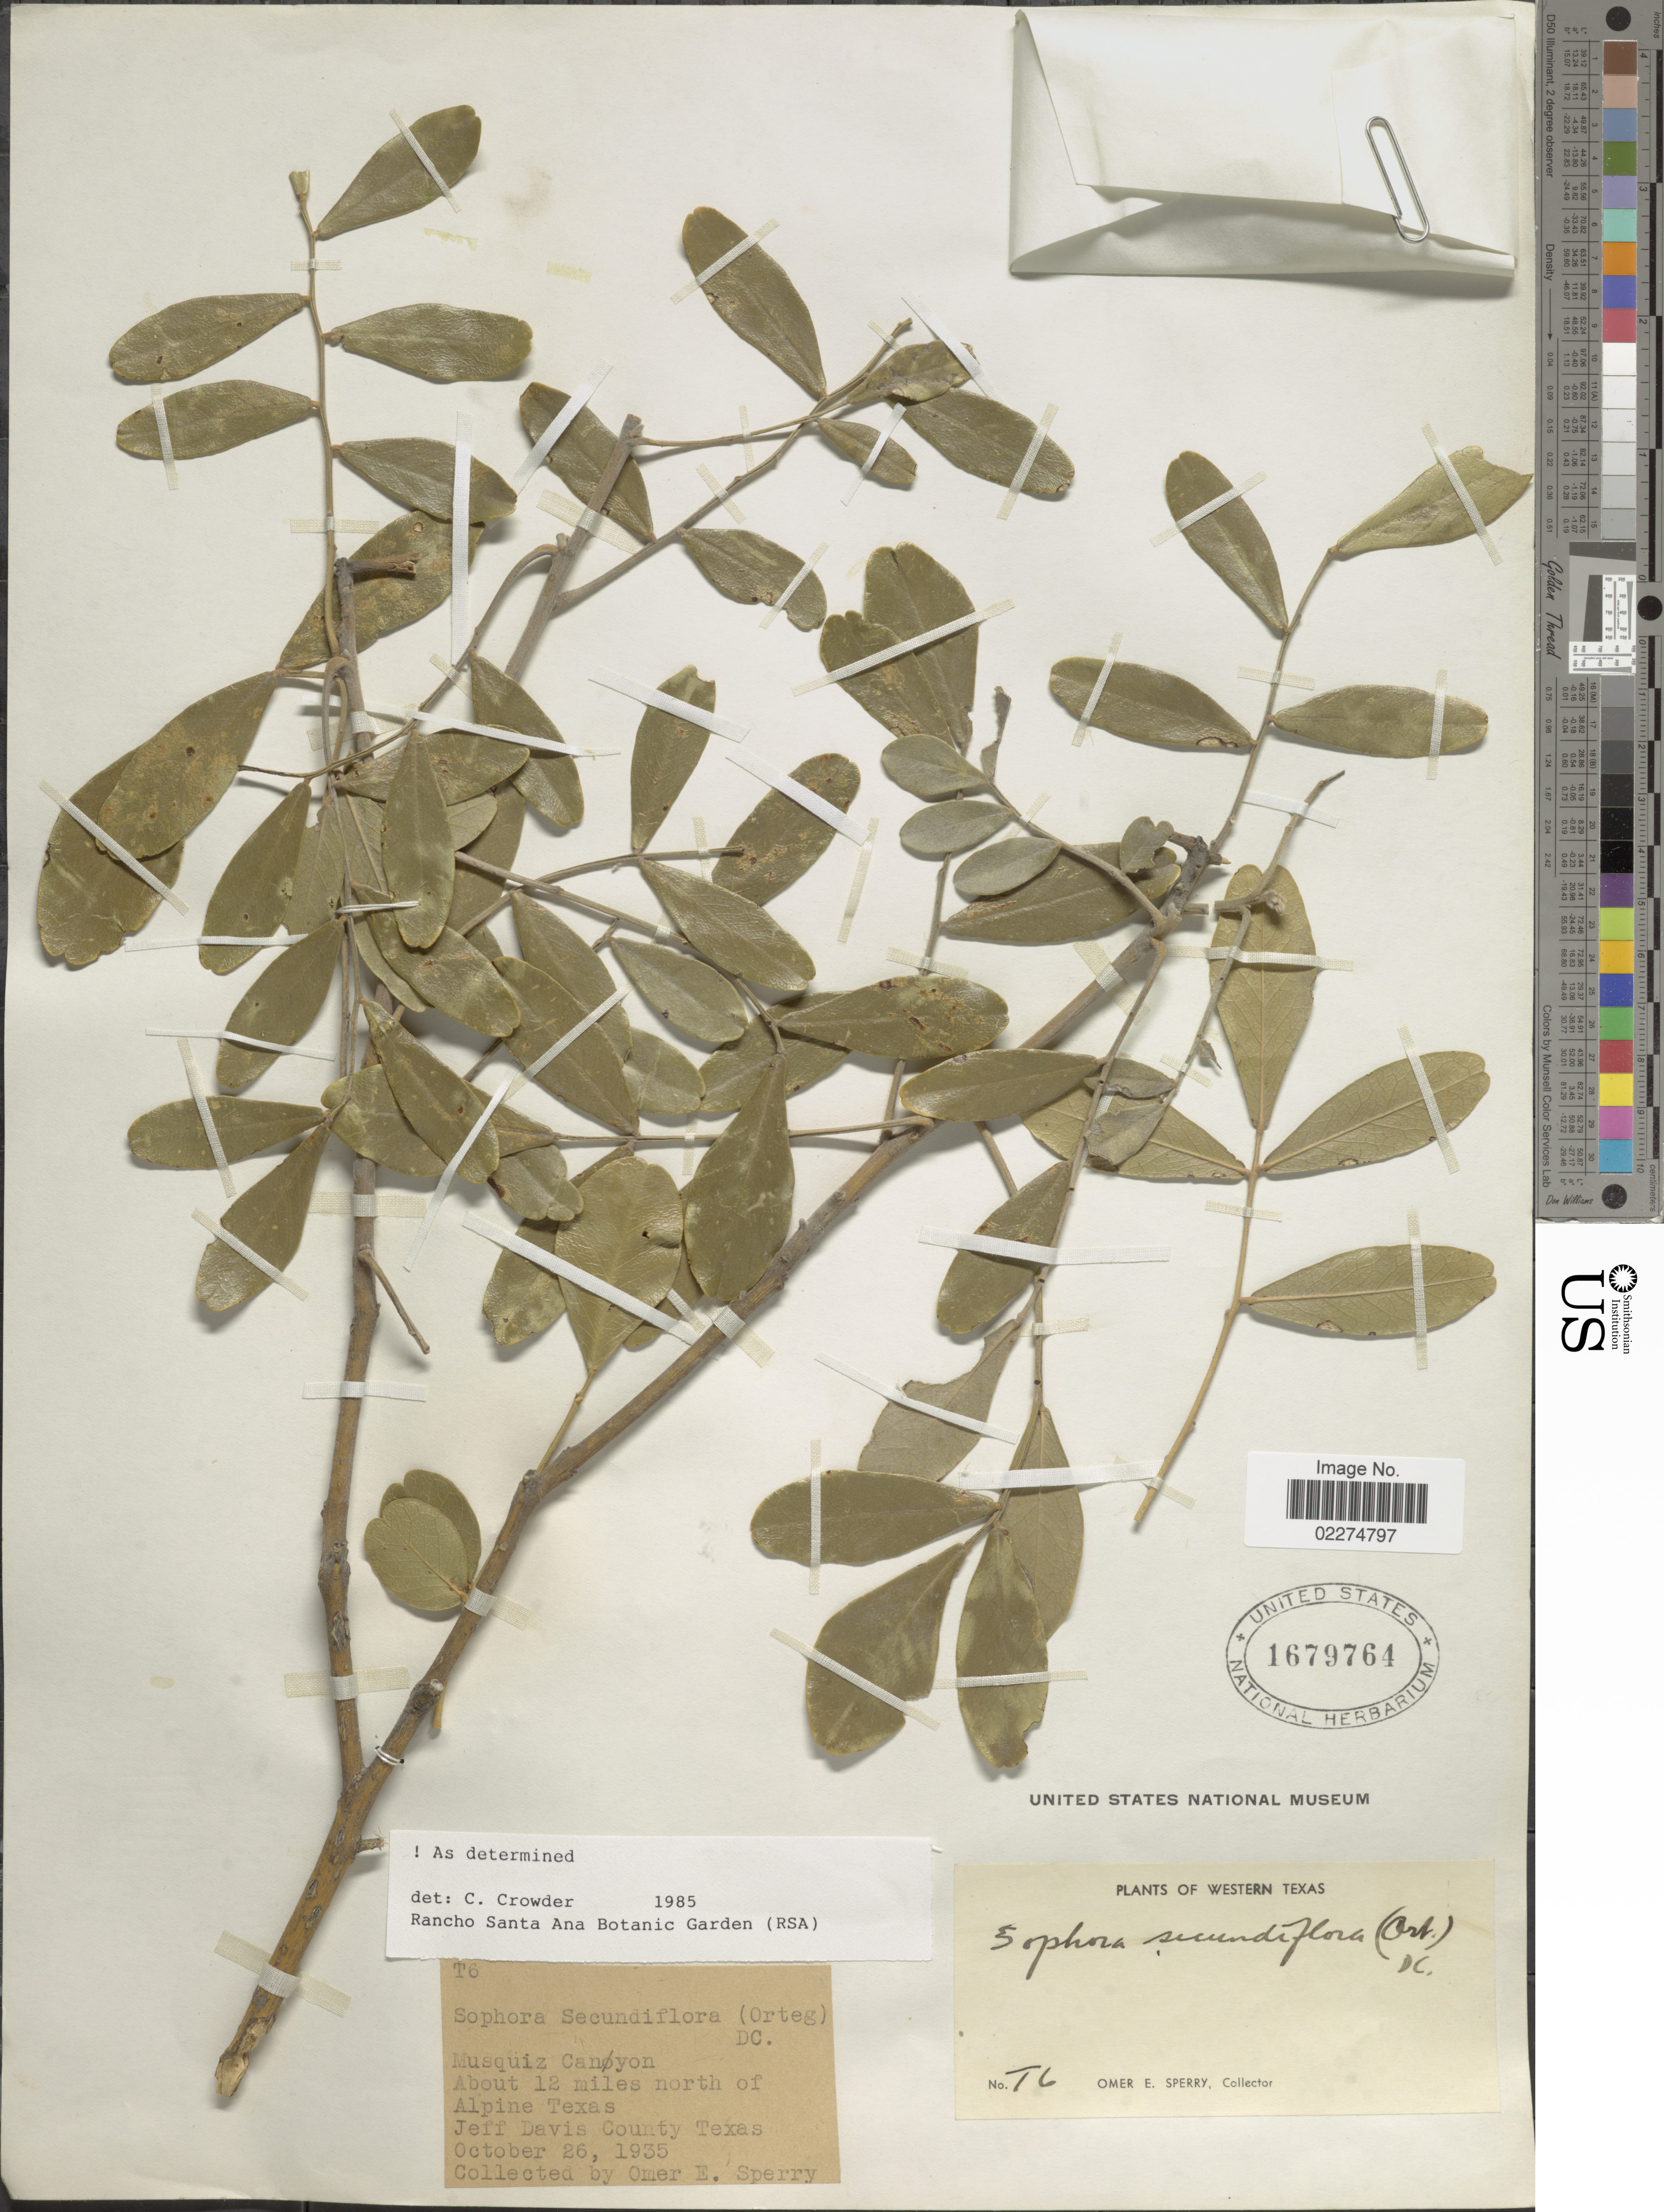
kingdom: Plantae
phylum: Tracheophyta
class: Magnoliopsida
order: Fabales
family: Fabaceae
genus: Dermatophyllum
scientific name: Dermatophyllum secundiflorum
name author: (Ortega) Gandhi & Reveal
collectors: O. E. Sperry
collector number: T6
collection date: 1935-10-26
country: United States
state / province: Texas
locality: Western Texas, About 12 miles north of Alpine Texas, Jeff Davis County Texas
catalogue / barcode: US 1679764